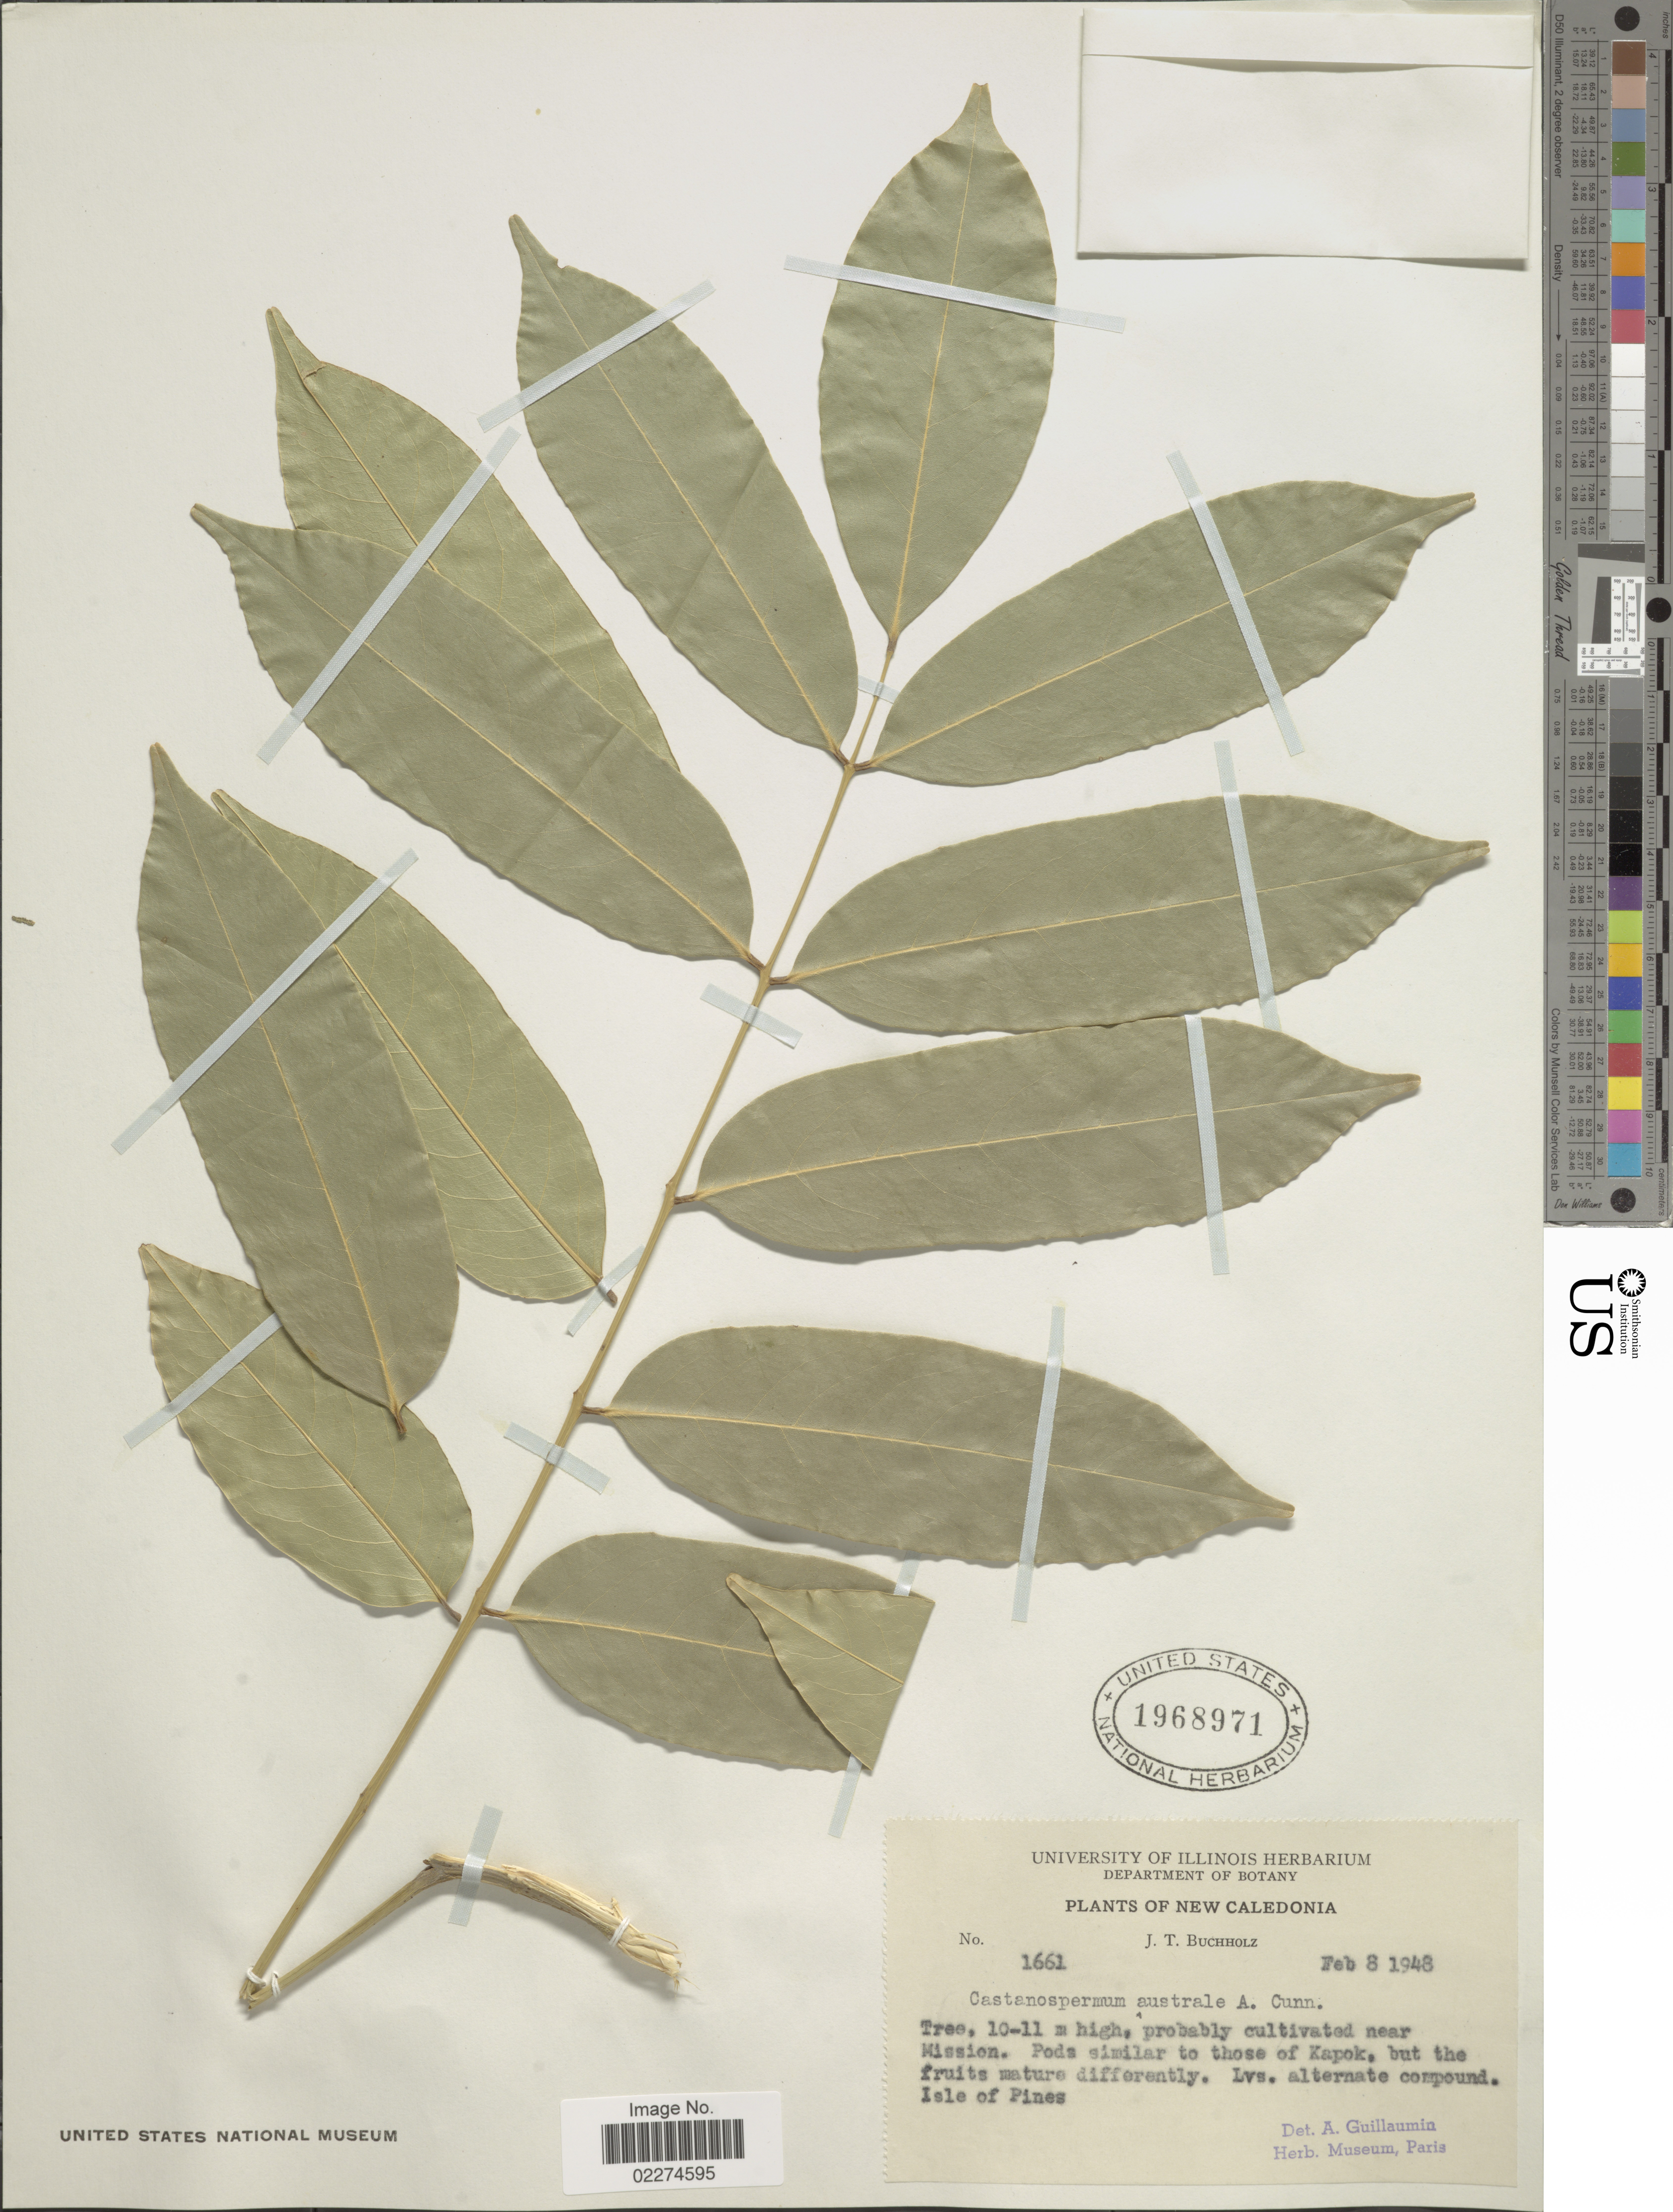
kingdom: Plantae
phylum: Tracheophyta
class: Magnoliopsida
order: Fabales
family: Fabaceae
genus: Castanospermum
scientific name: Castanospermum australe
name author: A. Cunn. & Fraser-Jenk.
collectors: J. T. Buchholz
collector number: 1661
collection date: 1948-02-08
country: New Caledonia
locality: New Caledonia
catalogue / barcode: US 1968971